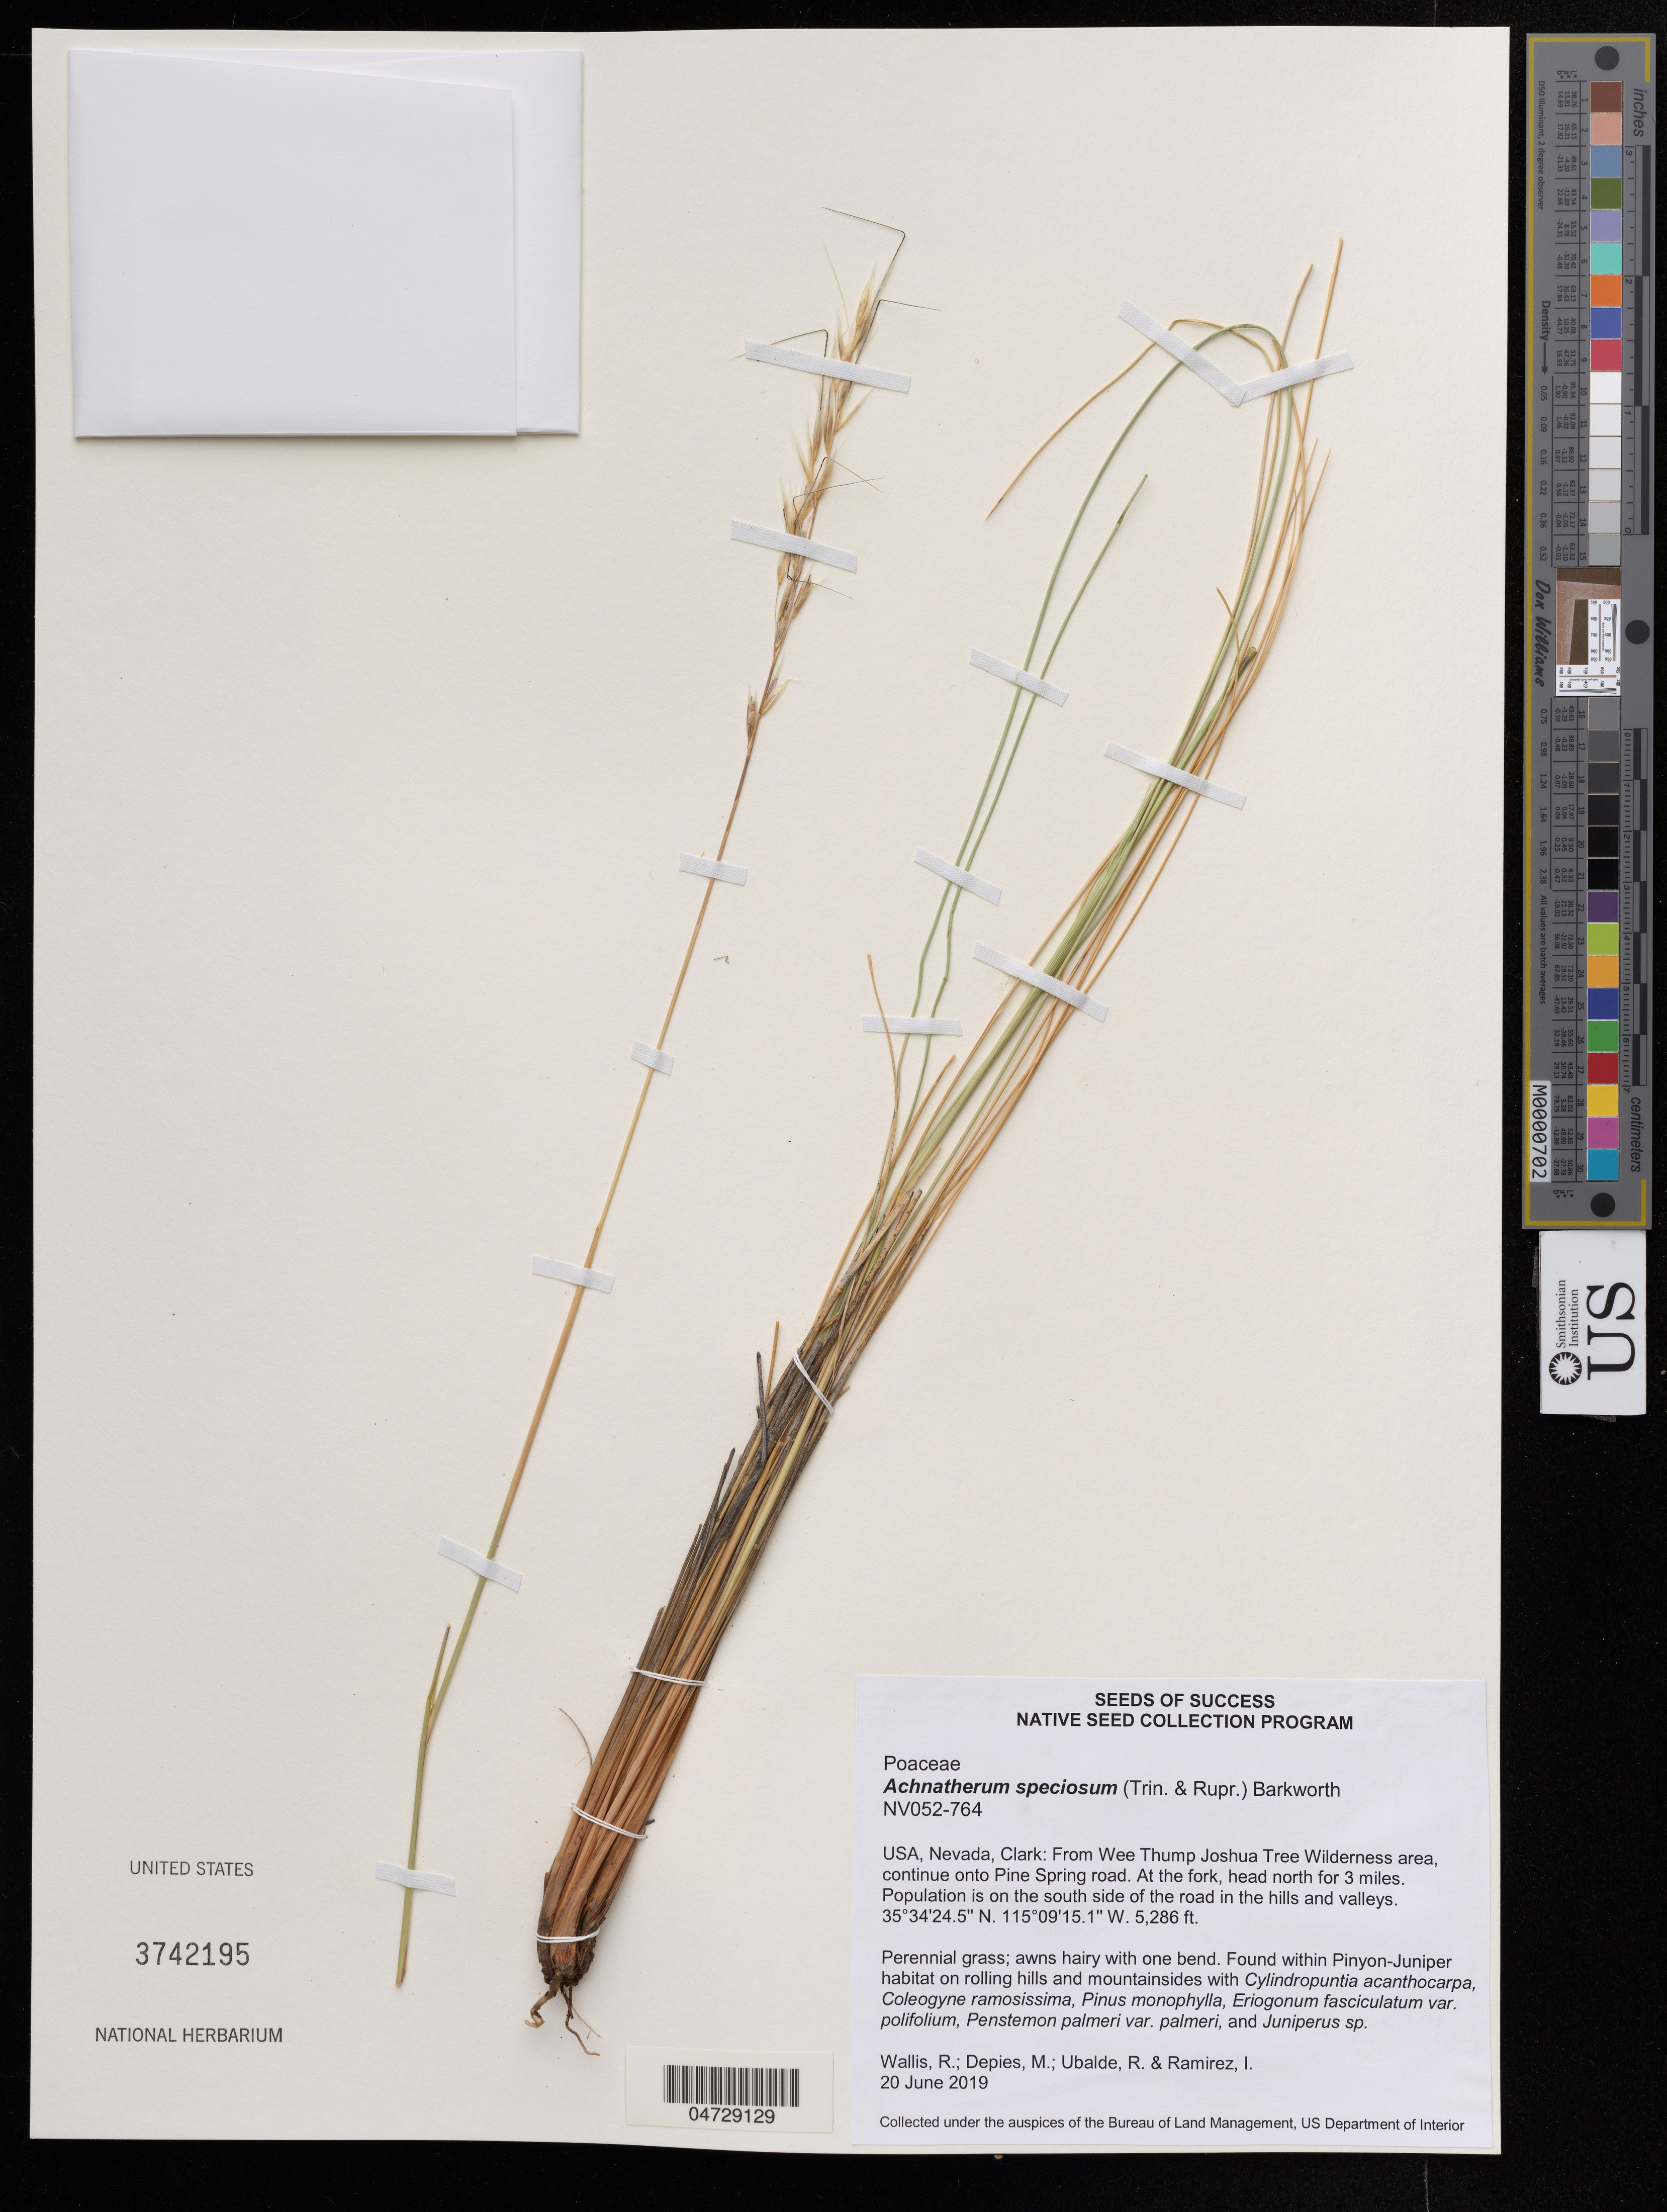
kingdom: Plantae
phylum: Tracheophyta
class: Liliopsida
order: Poales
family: Poaceae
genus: Achnatherum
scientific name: Achnatherum speciosum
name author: (Trin. & Rupr.) Barkworth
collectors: R. Wallis, M. Depies & R. Ubalde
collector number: NV052-764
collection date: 2019-06-20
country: United States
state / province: Nevada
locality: Clark: From Wee Thump Joshua Tree Wilderness area, continue onto Pine Spring road.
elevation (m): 1611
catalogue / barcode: US 3742195